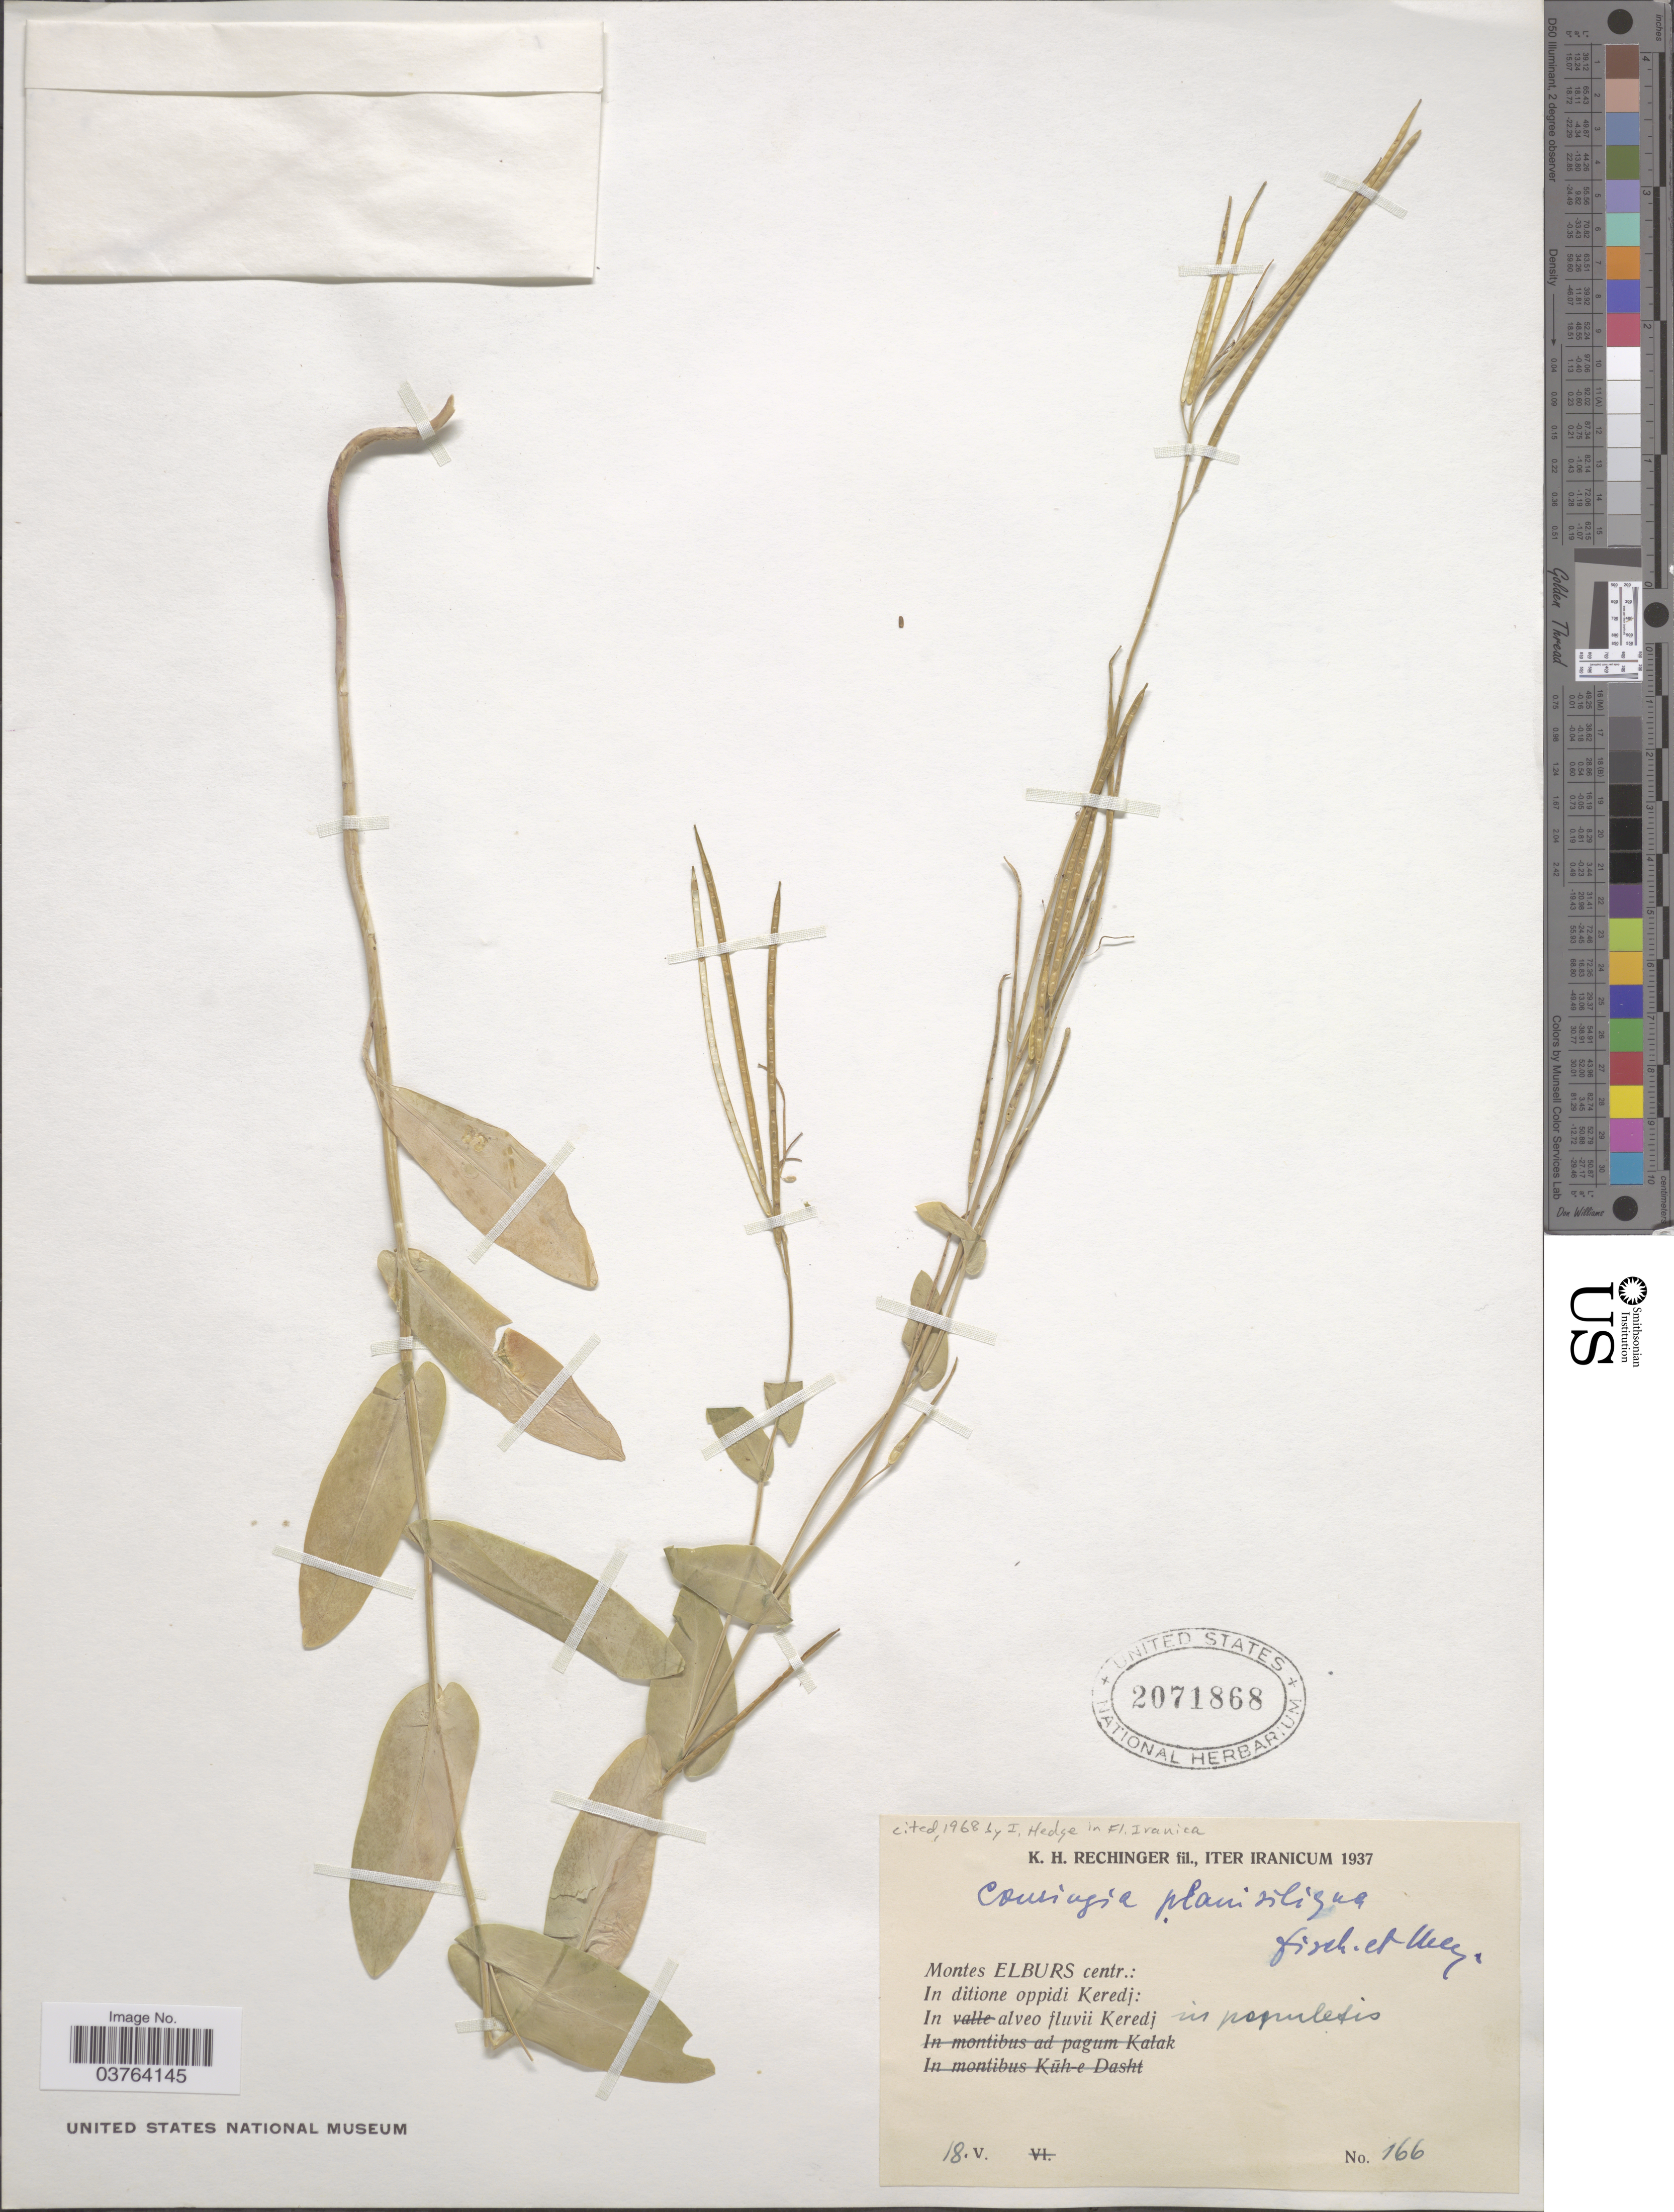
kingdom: Plantae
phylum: Tracheophyta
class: Magnoliopsida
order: Brassicales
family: Brassicaceae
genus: Conringia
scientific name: Conringia planisiliqua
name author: Fisch. & C.A. Mey.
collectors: K. H. Rechinger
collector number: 166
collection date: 1937-05-18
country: Iran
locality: Montes Elburs centr.: In ditione oppidi Keredj: In alveo fluvii Keredj.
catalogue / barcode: US 2071868